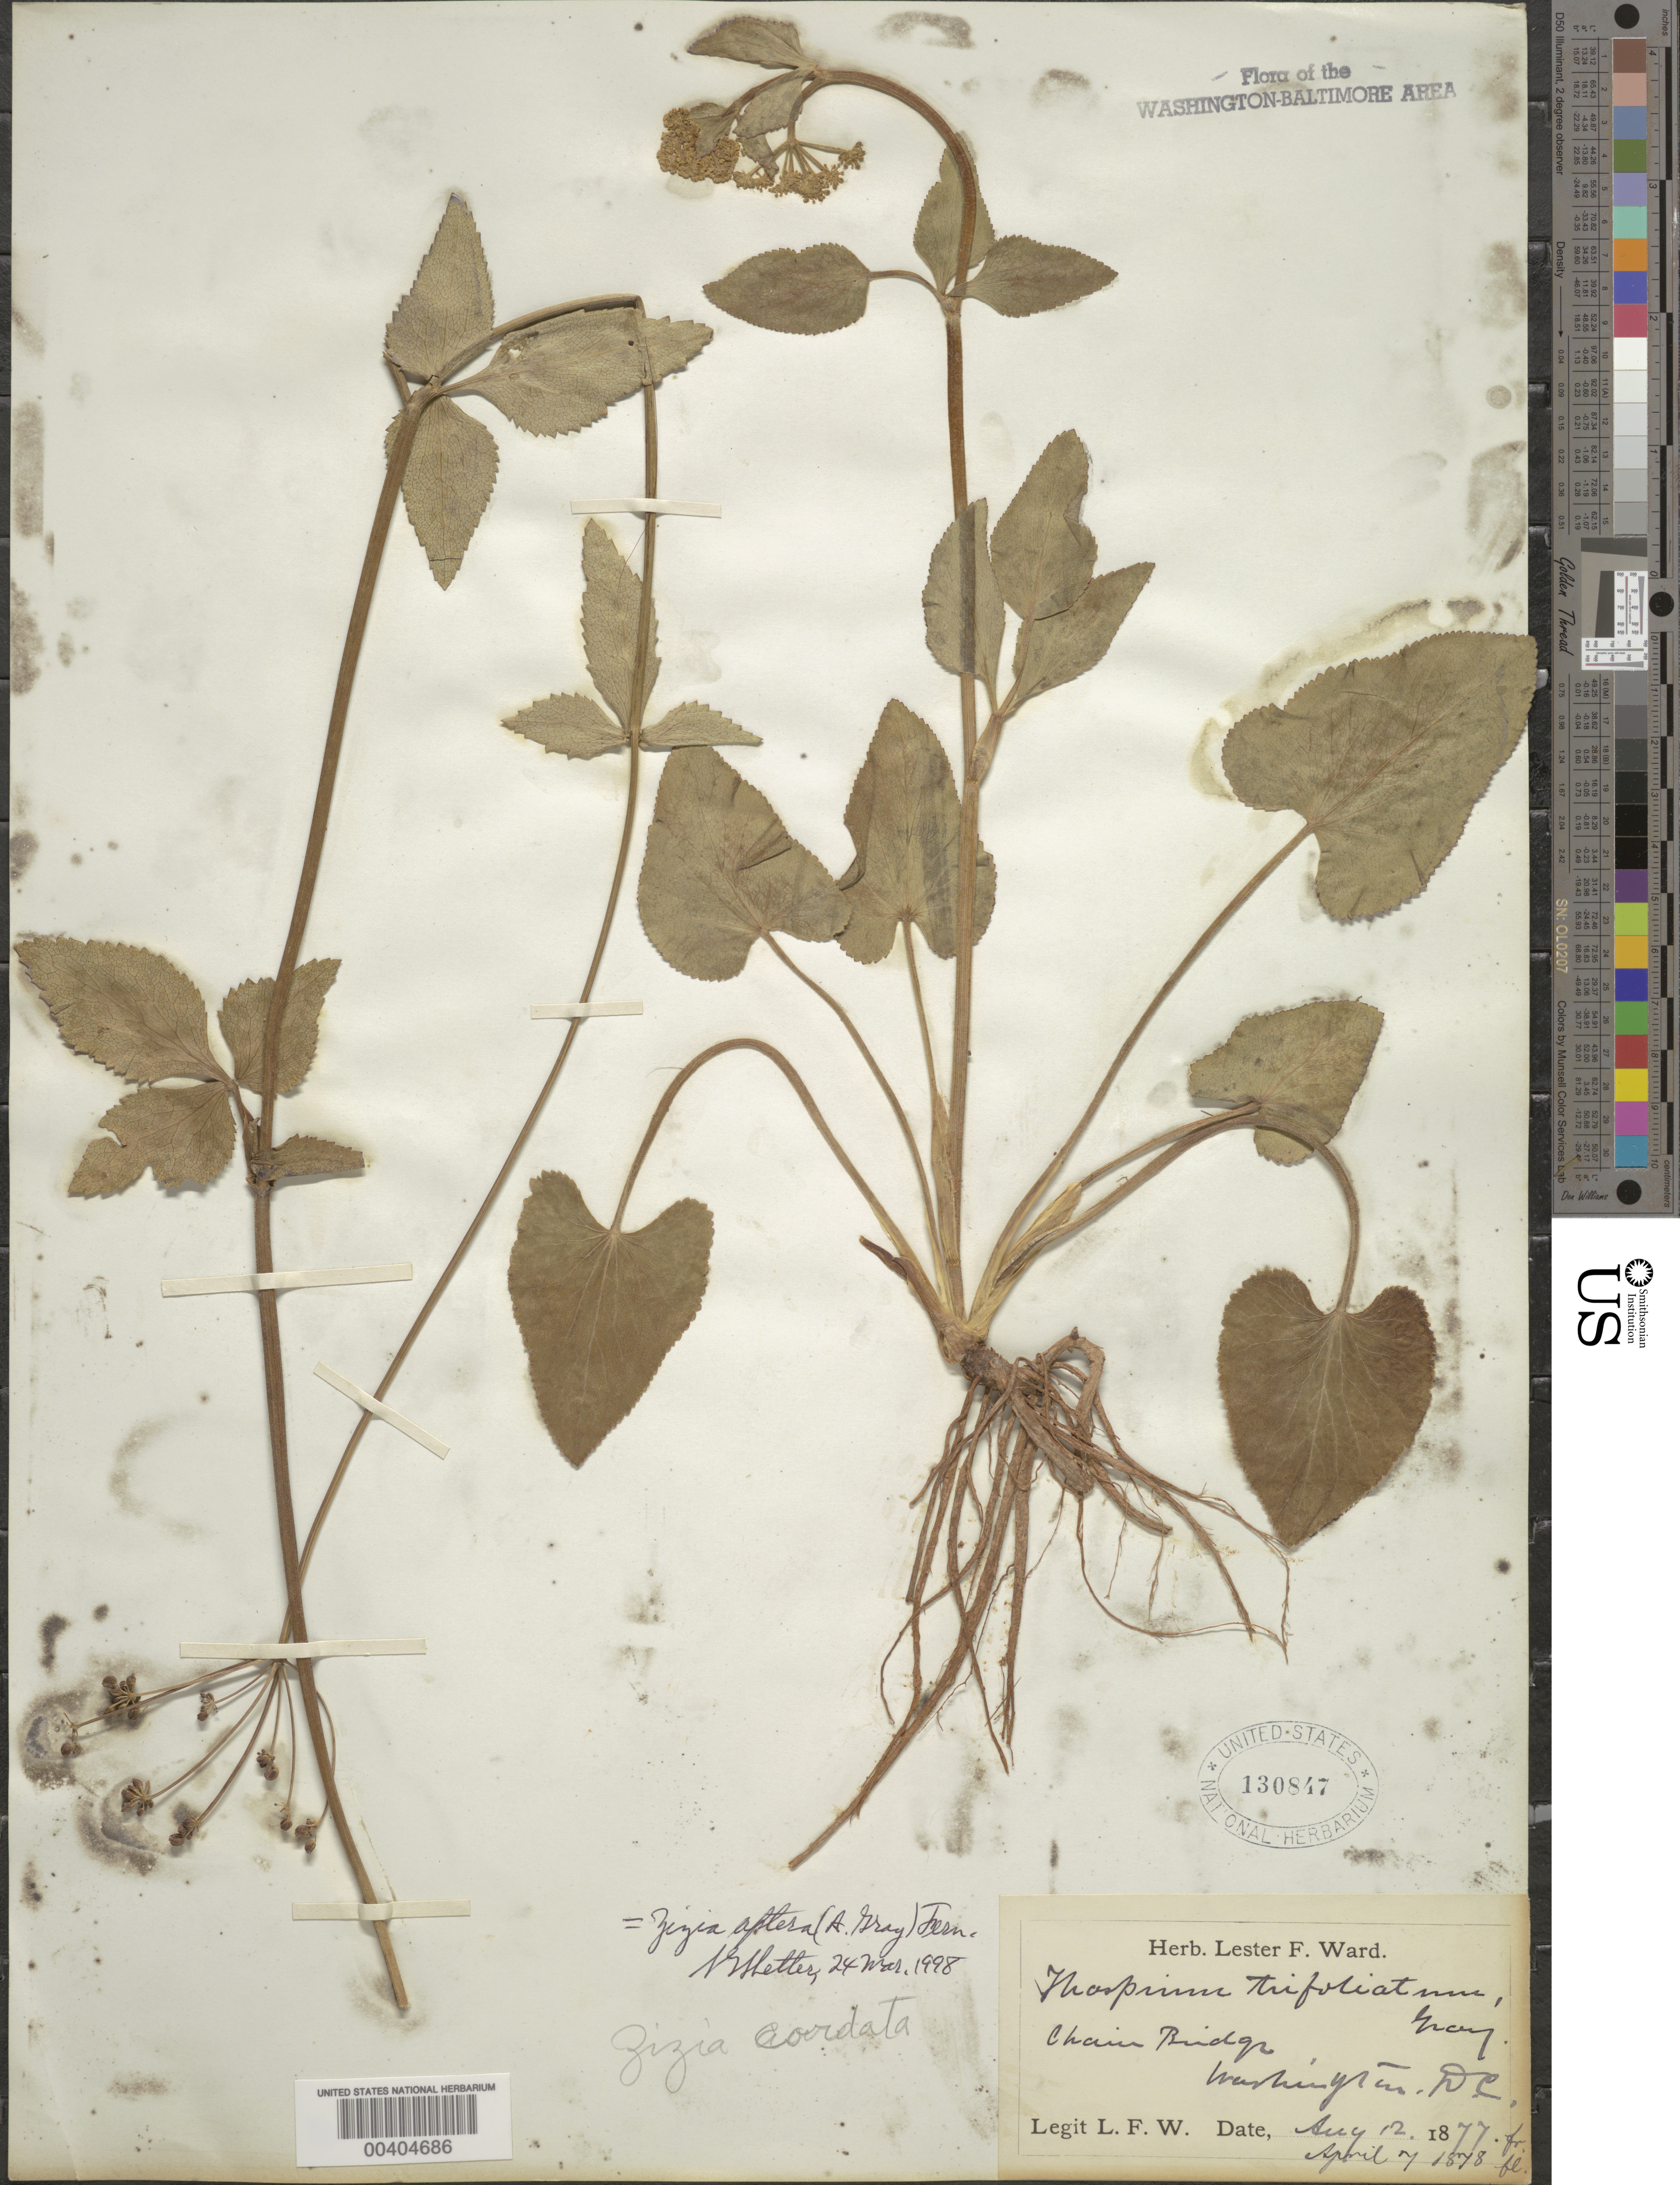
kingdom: Plantae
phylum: Tracheophyta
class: Magnoliopsida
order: Apiales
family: Apiaceae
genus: Zizia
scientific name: Zizia aptera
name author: (A. Gray) Fernald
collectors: L. F. Ward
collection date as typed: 12 Aug 1877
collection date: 1877-08-12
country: United States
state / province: Maryland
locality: Chain Bridge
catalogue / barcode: US 130847